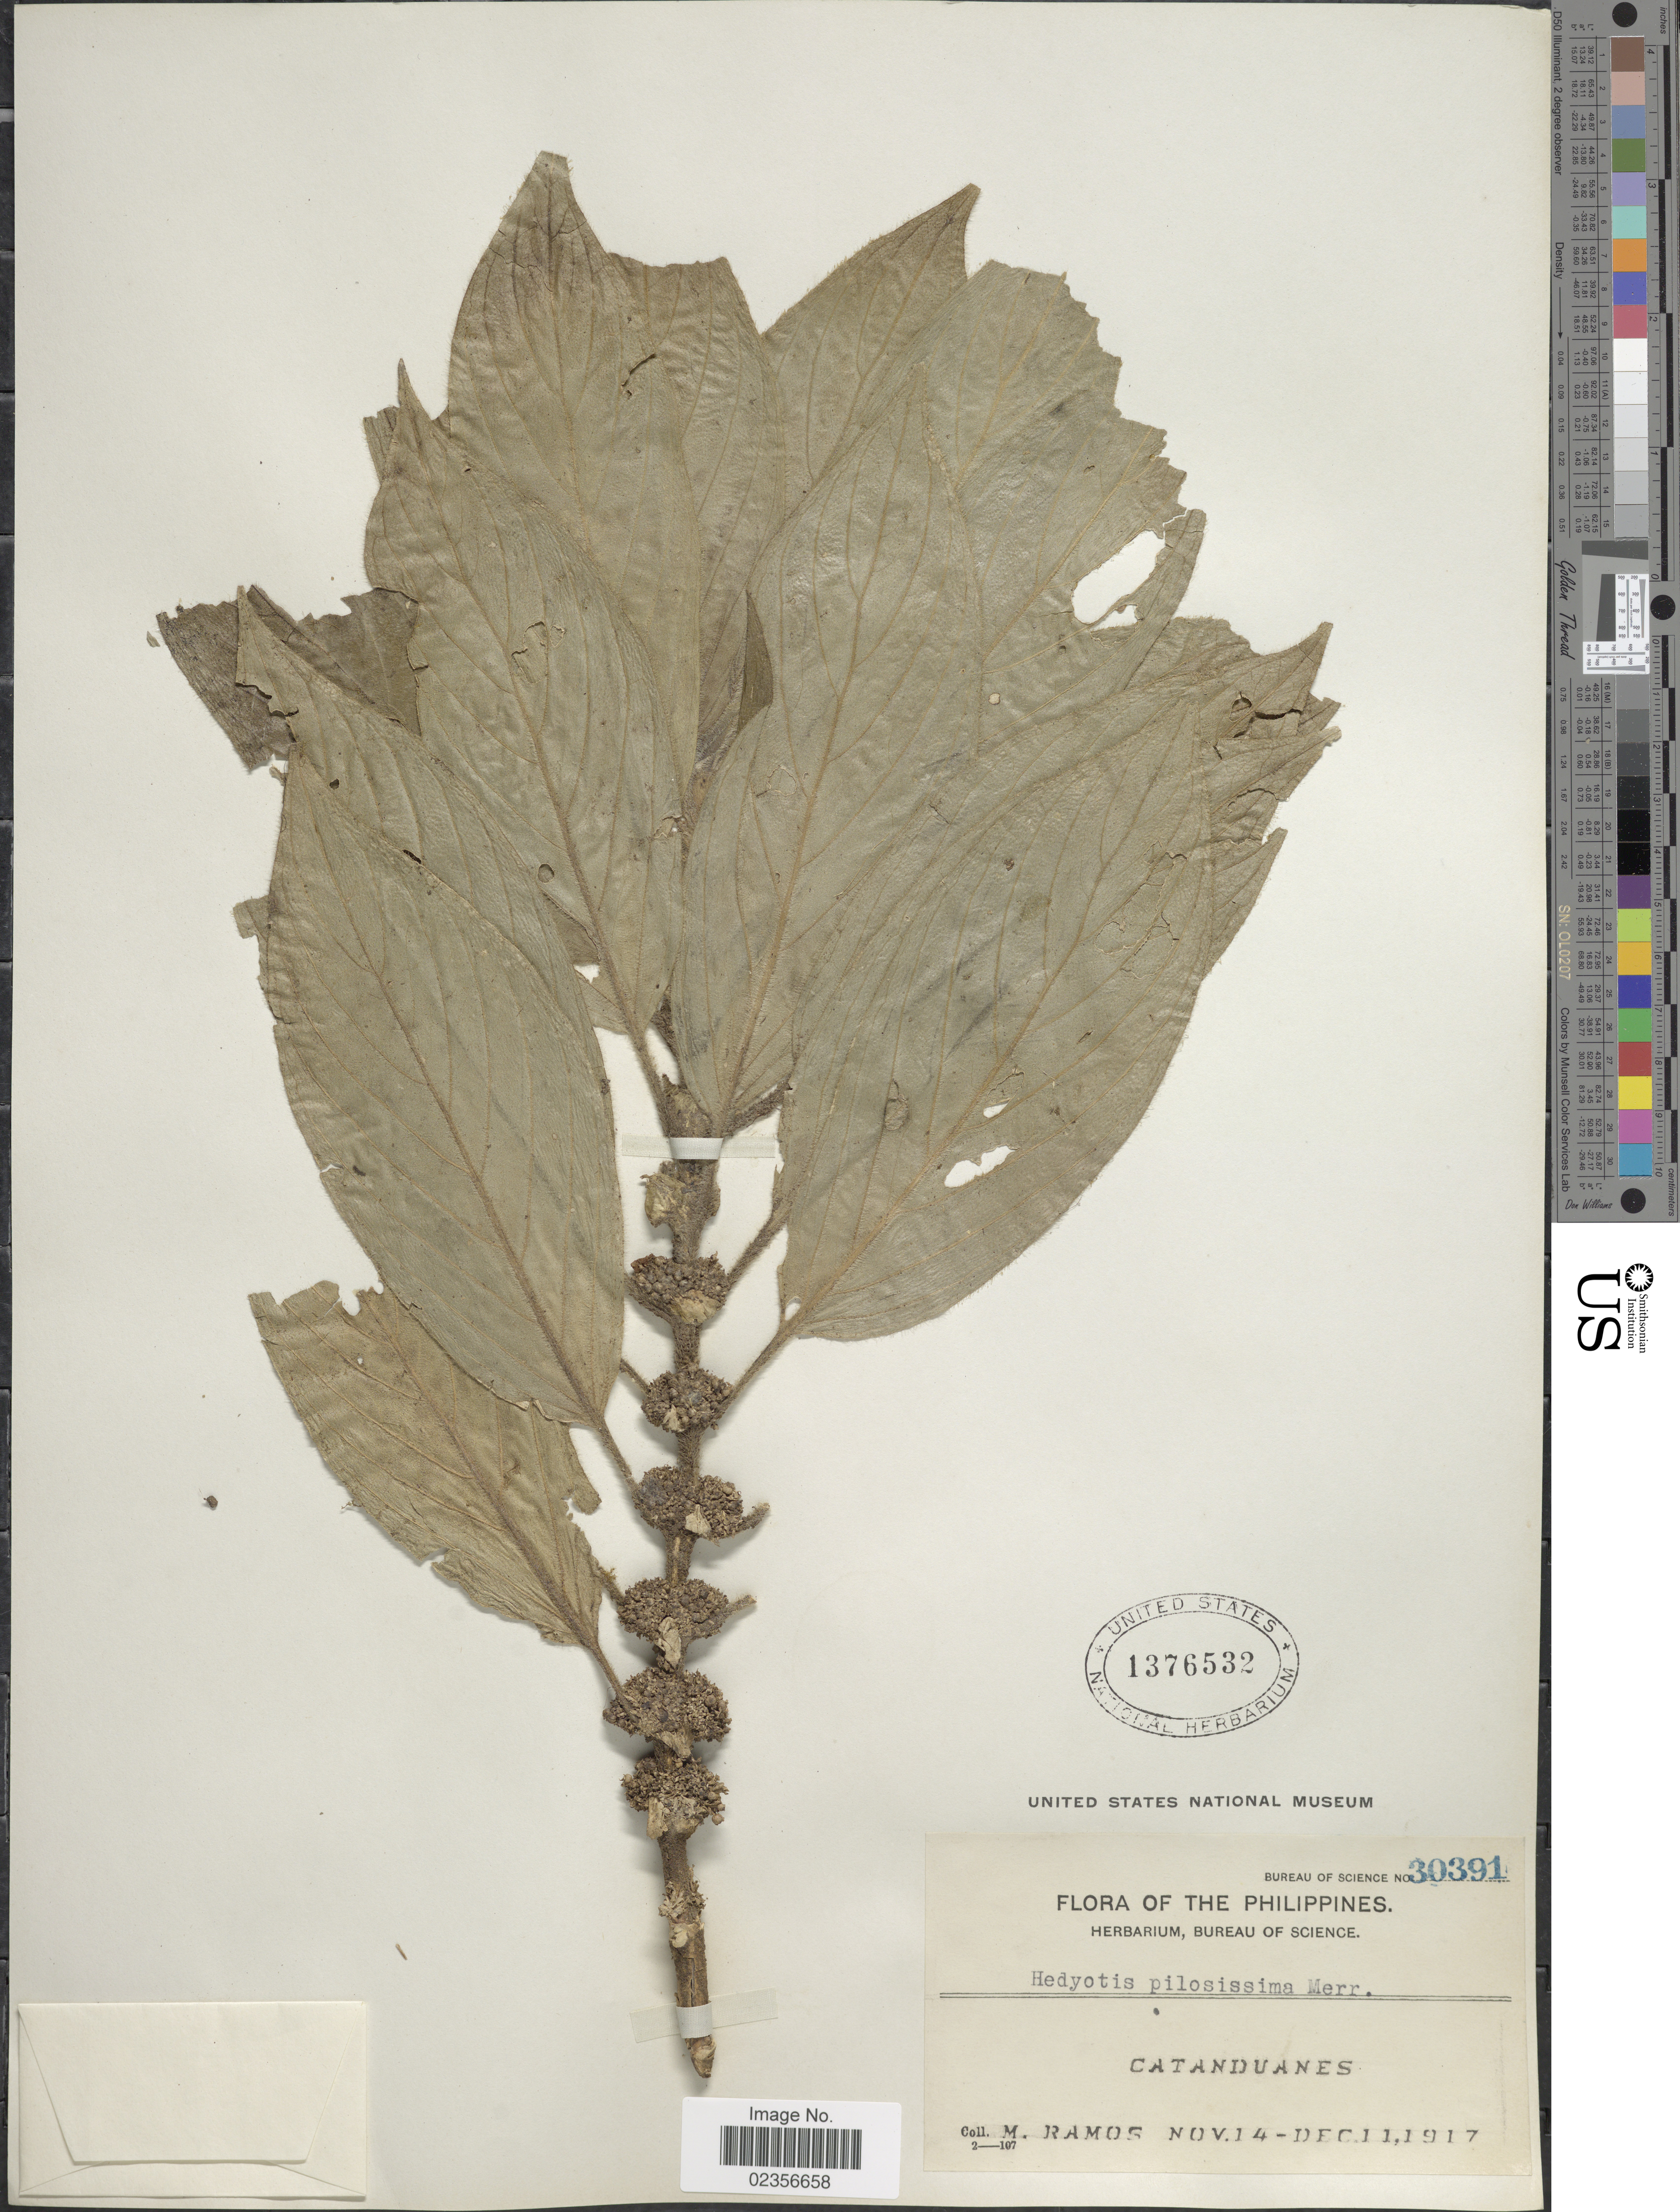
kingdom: Plantae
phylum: Tracheophyta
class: Magnoliopsida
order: Gentianales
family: Rubiaceae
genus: Hedyotis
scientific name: Hedyotis pilosissima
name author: Merr.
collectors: M. Ramos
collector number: Bureau of Science 30391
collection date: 1917-11-14/1917-12-11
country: Philippines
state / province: Bicol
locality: Catanduanes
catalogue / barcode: US 1376532